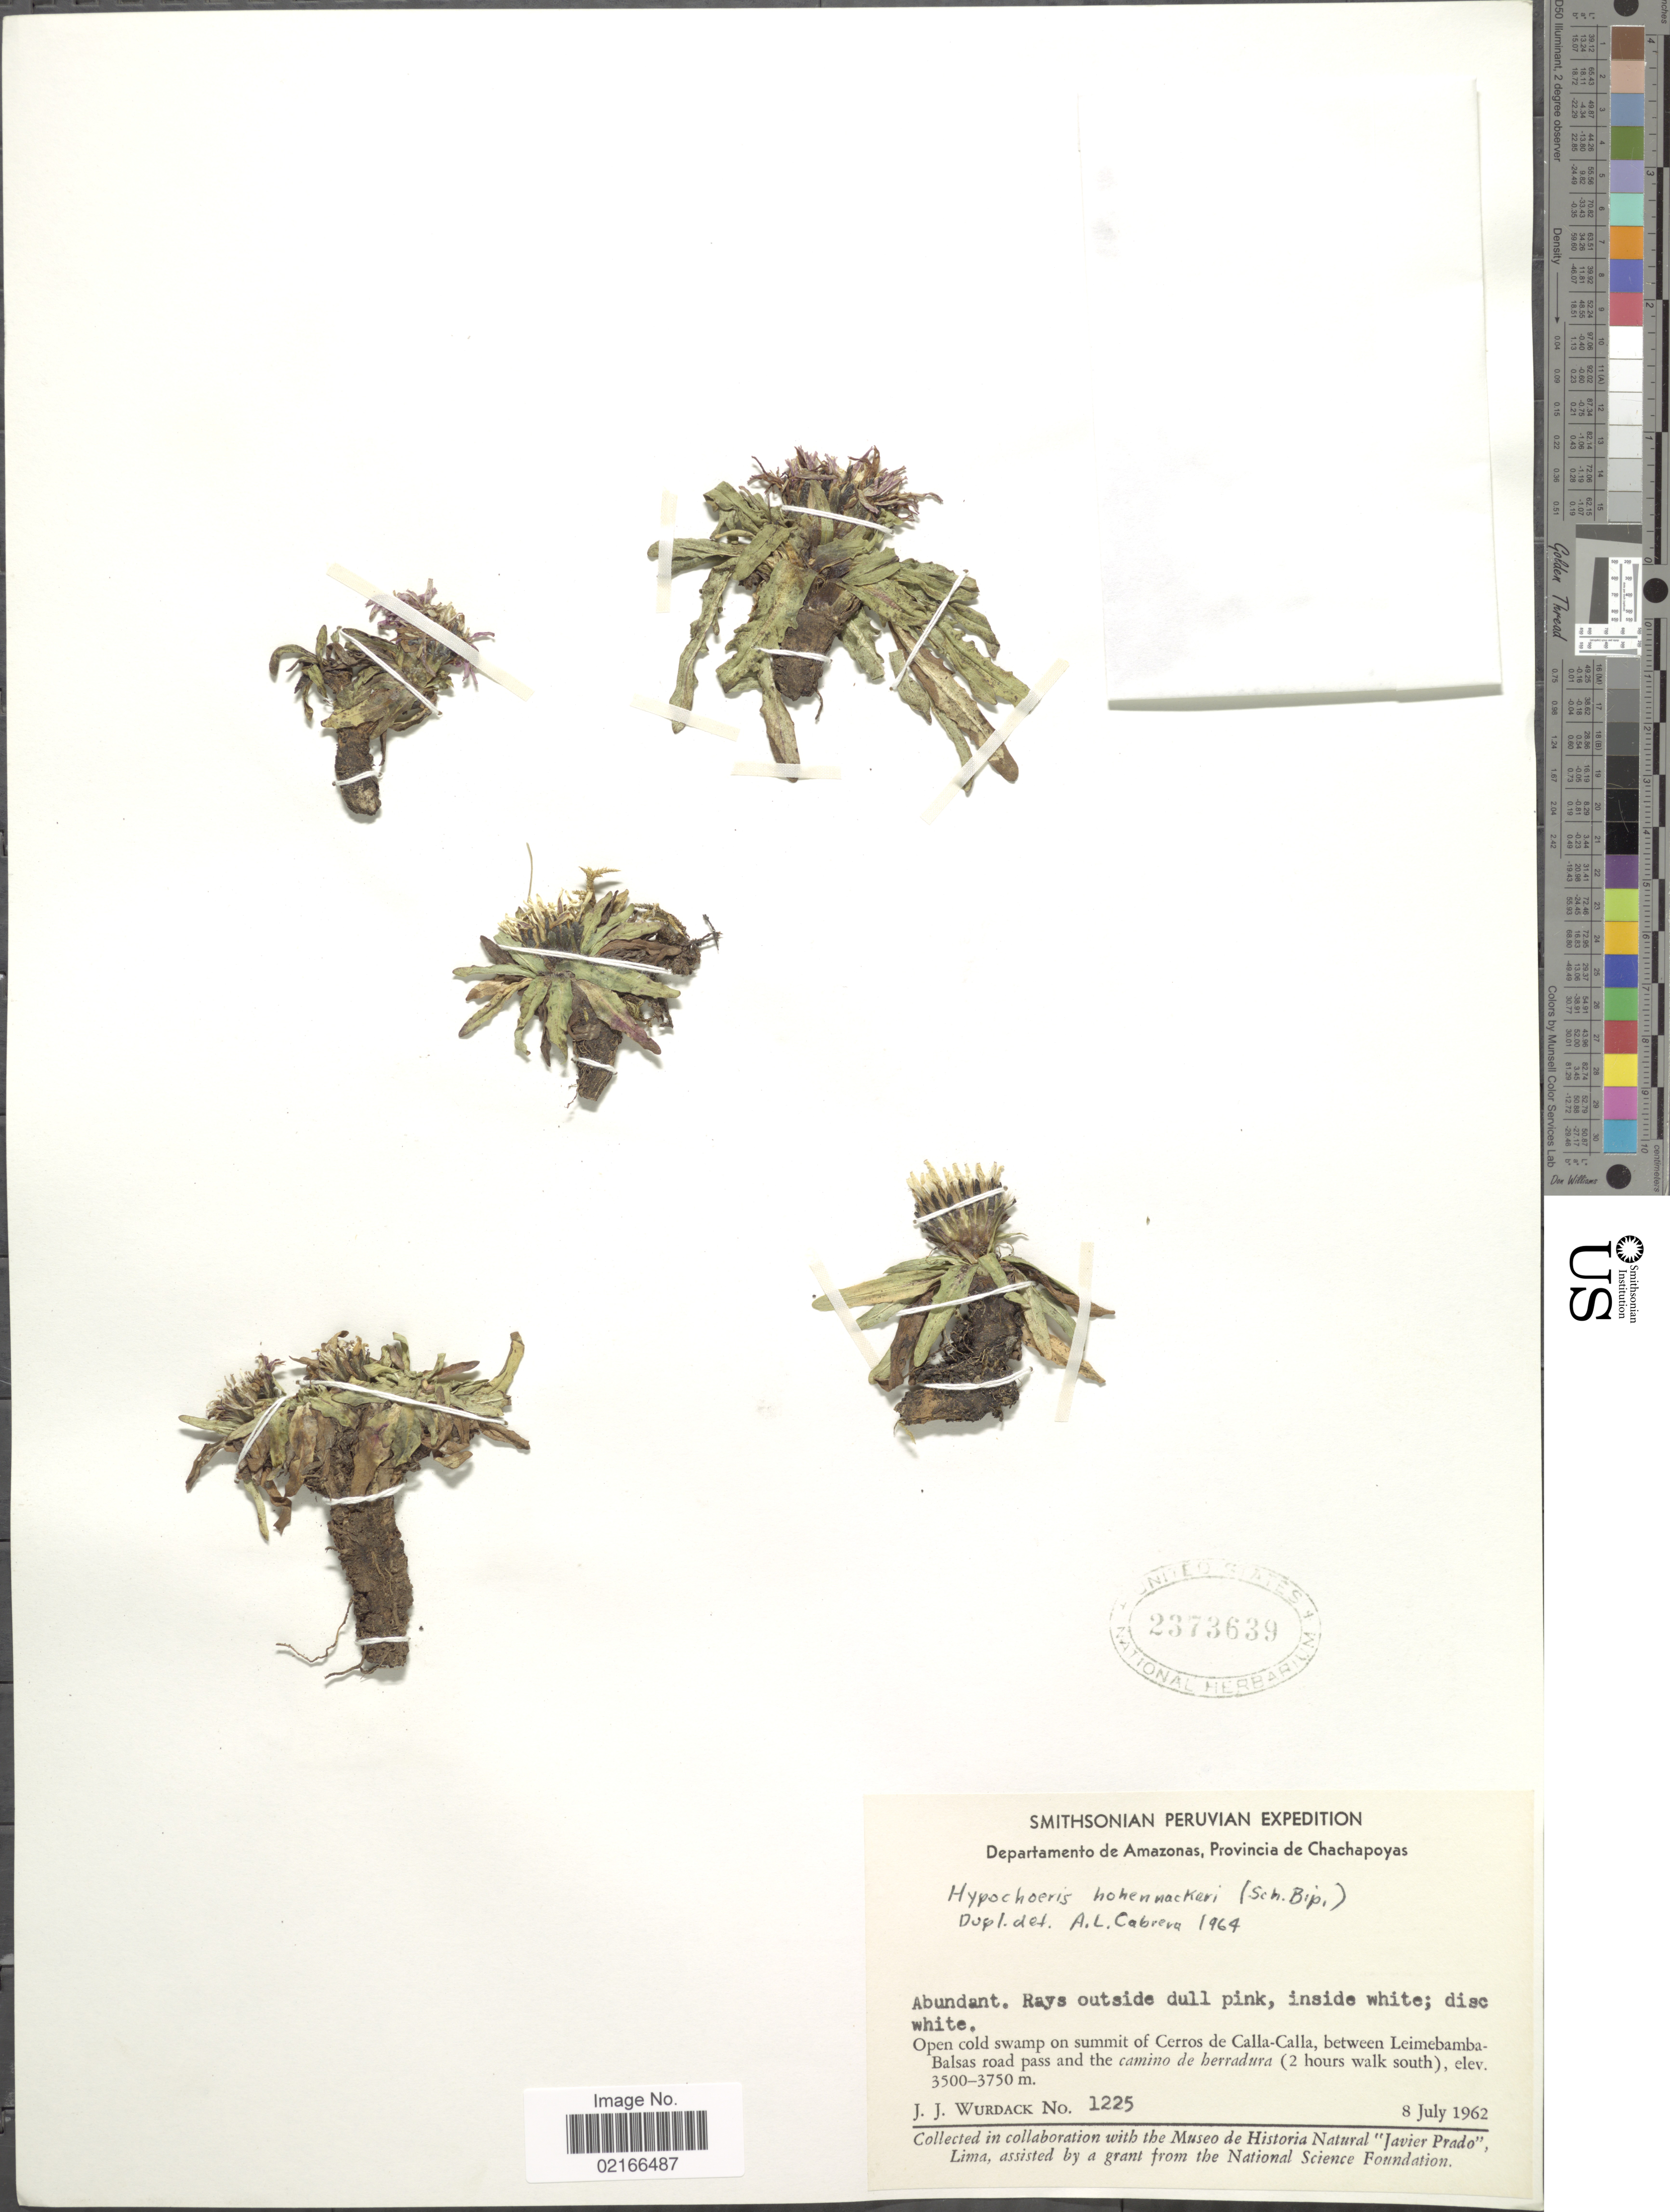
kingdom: Plantae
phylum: Tracheophyta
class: Magnoliopsida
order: Asterales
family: Asteraceae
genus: Hypochaeris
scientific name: Hypochaeris hohenackeri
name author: (Sch. Bip.) Domke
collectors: J. J. Wurdack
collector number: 1225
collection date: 1962-07-08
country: Peru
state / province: Amazonas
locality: Provincia de Chachapoyas. Summit of Cerros de Calla-Calla, between Leimebamba-Balsas road pass and the camino de berradura (2 hours walk south)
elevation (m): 3500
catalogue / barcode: US 2373639